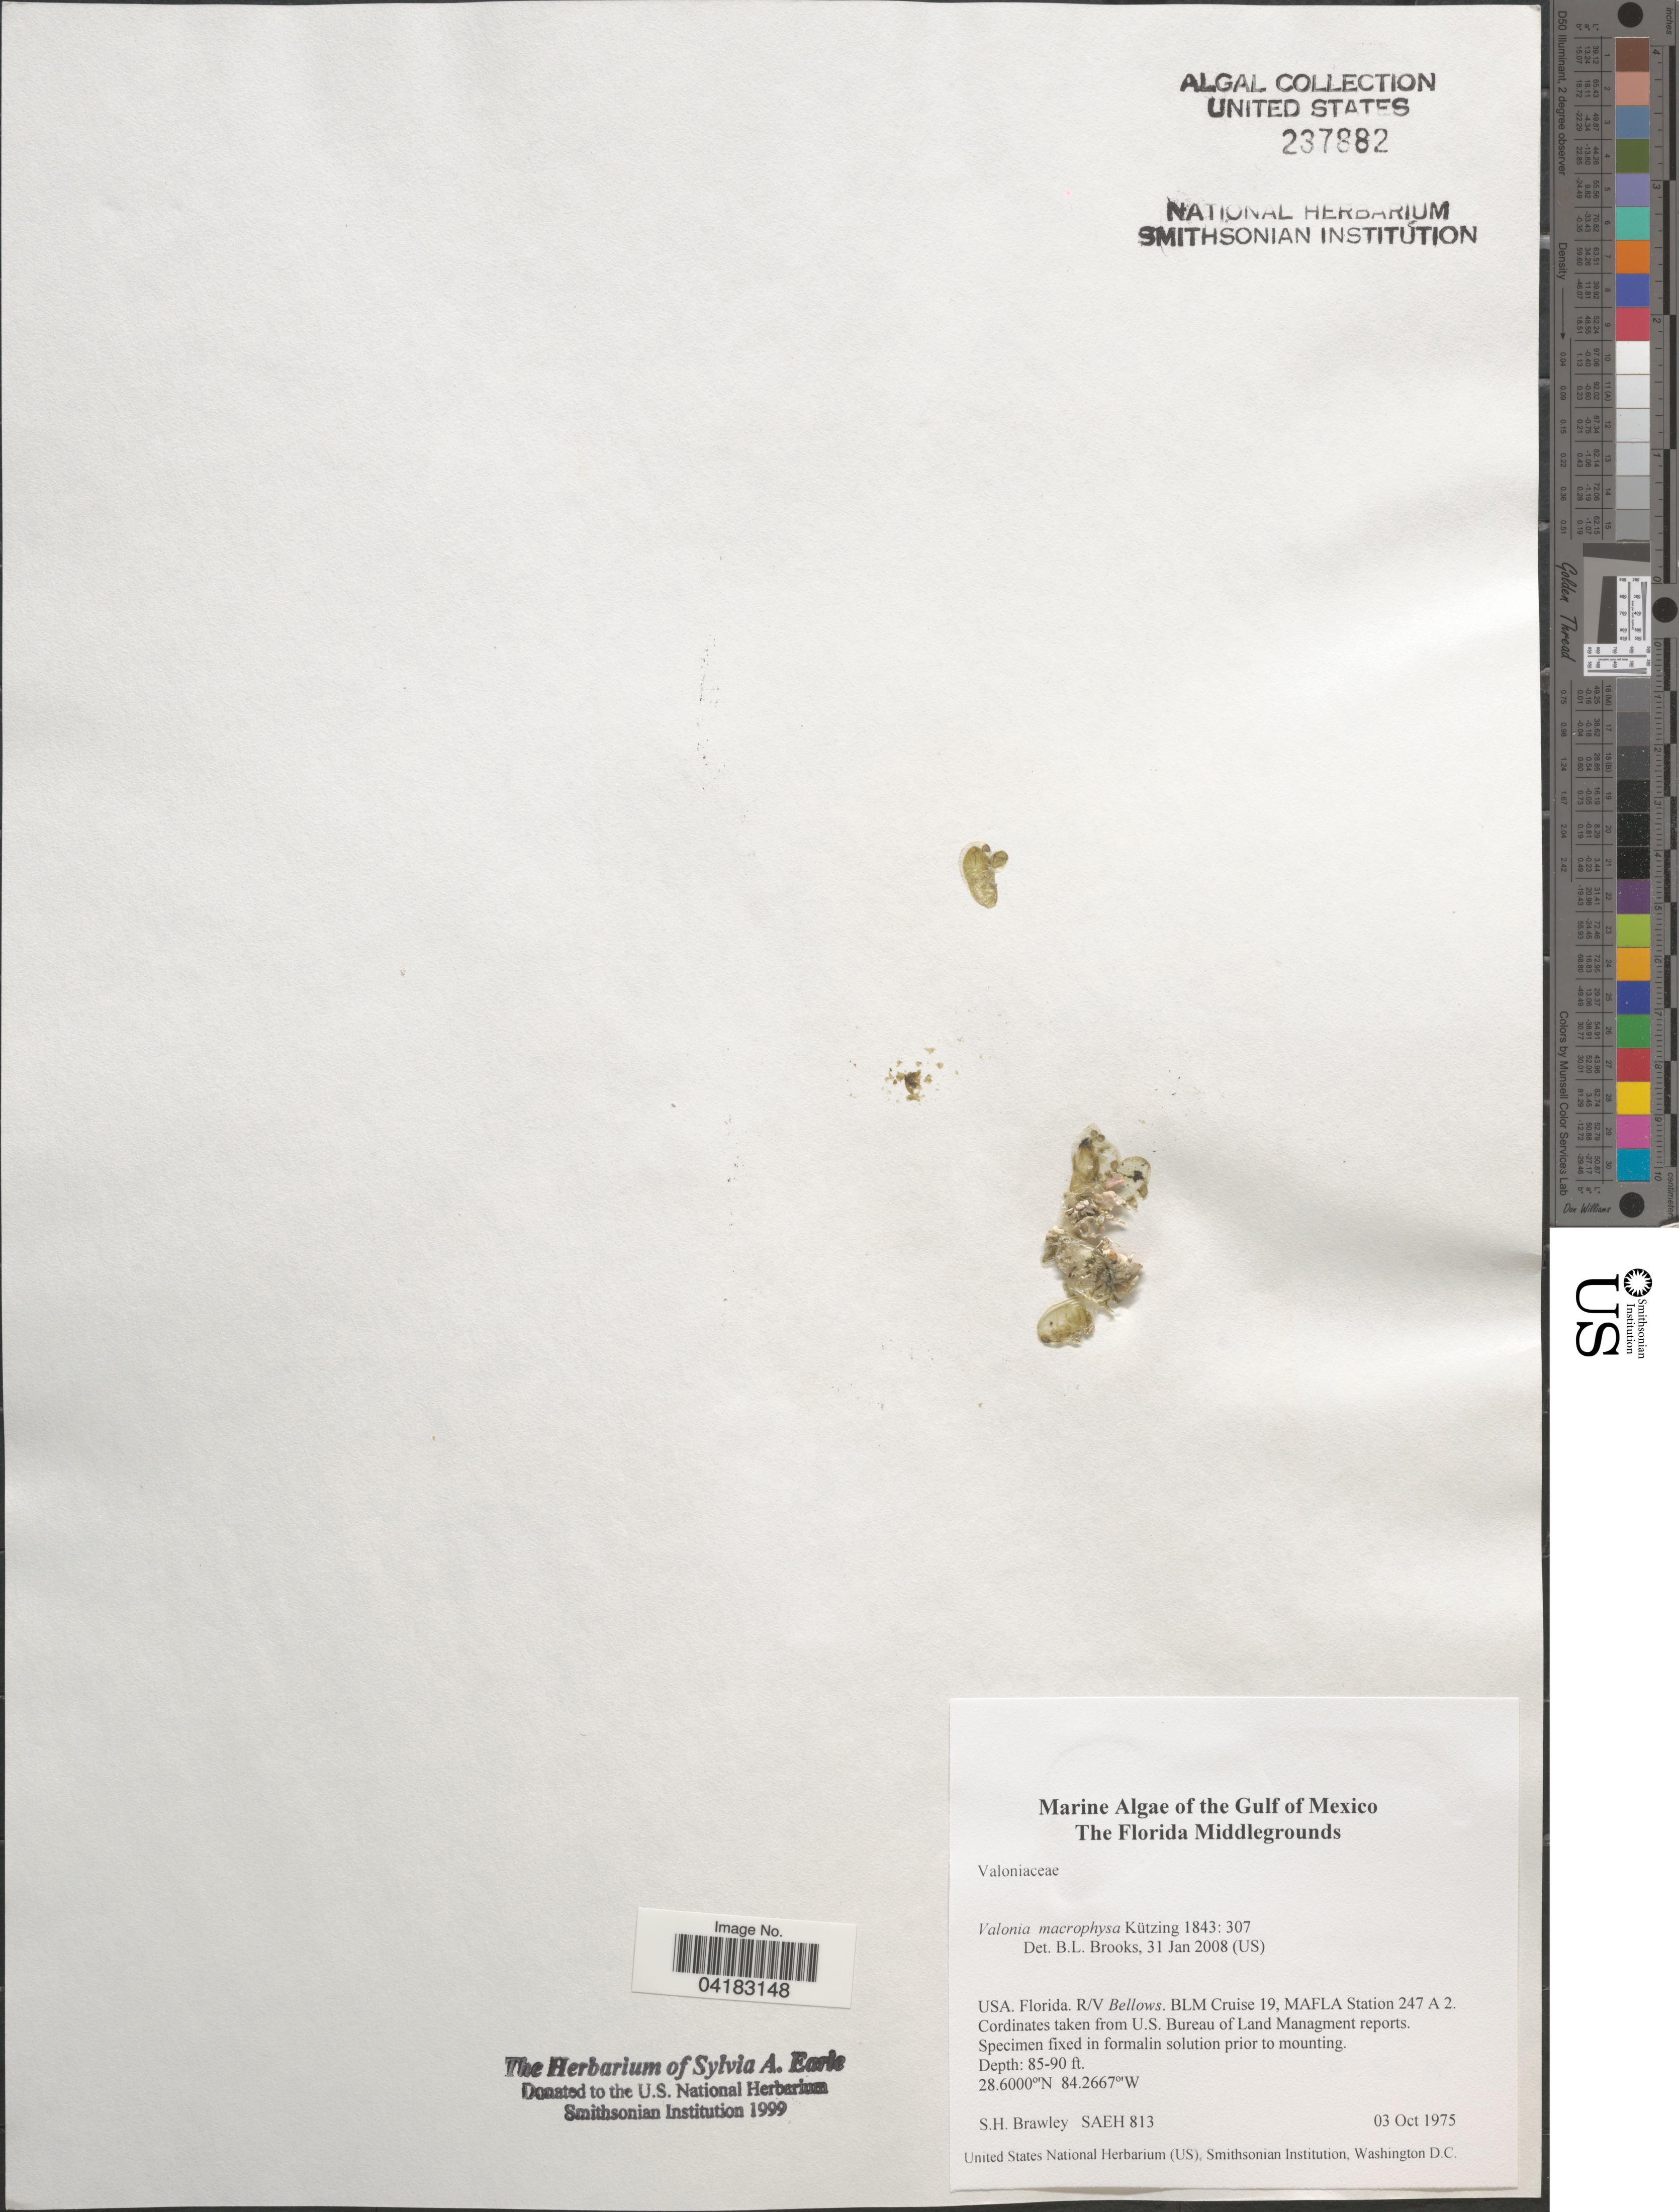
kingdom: Plantae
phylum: Chlorophyta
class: Ulvophyceae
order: Siphonocladales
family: Valoniaceae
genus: Valonia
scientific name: Valonia macrophysa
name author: Kütz.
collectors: S. Brawley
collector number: SAEH813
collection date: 1975-10-03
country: United States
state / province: Florida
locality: Gulf of Mexico. The Florida Middlegrounds. R/V Bellows. BLM Cruise 19, MAFLA Station 247 A 2.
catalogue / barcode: US 237882